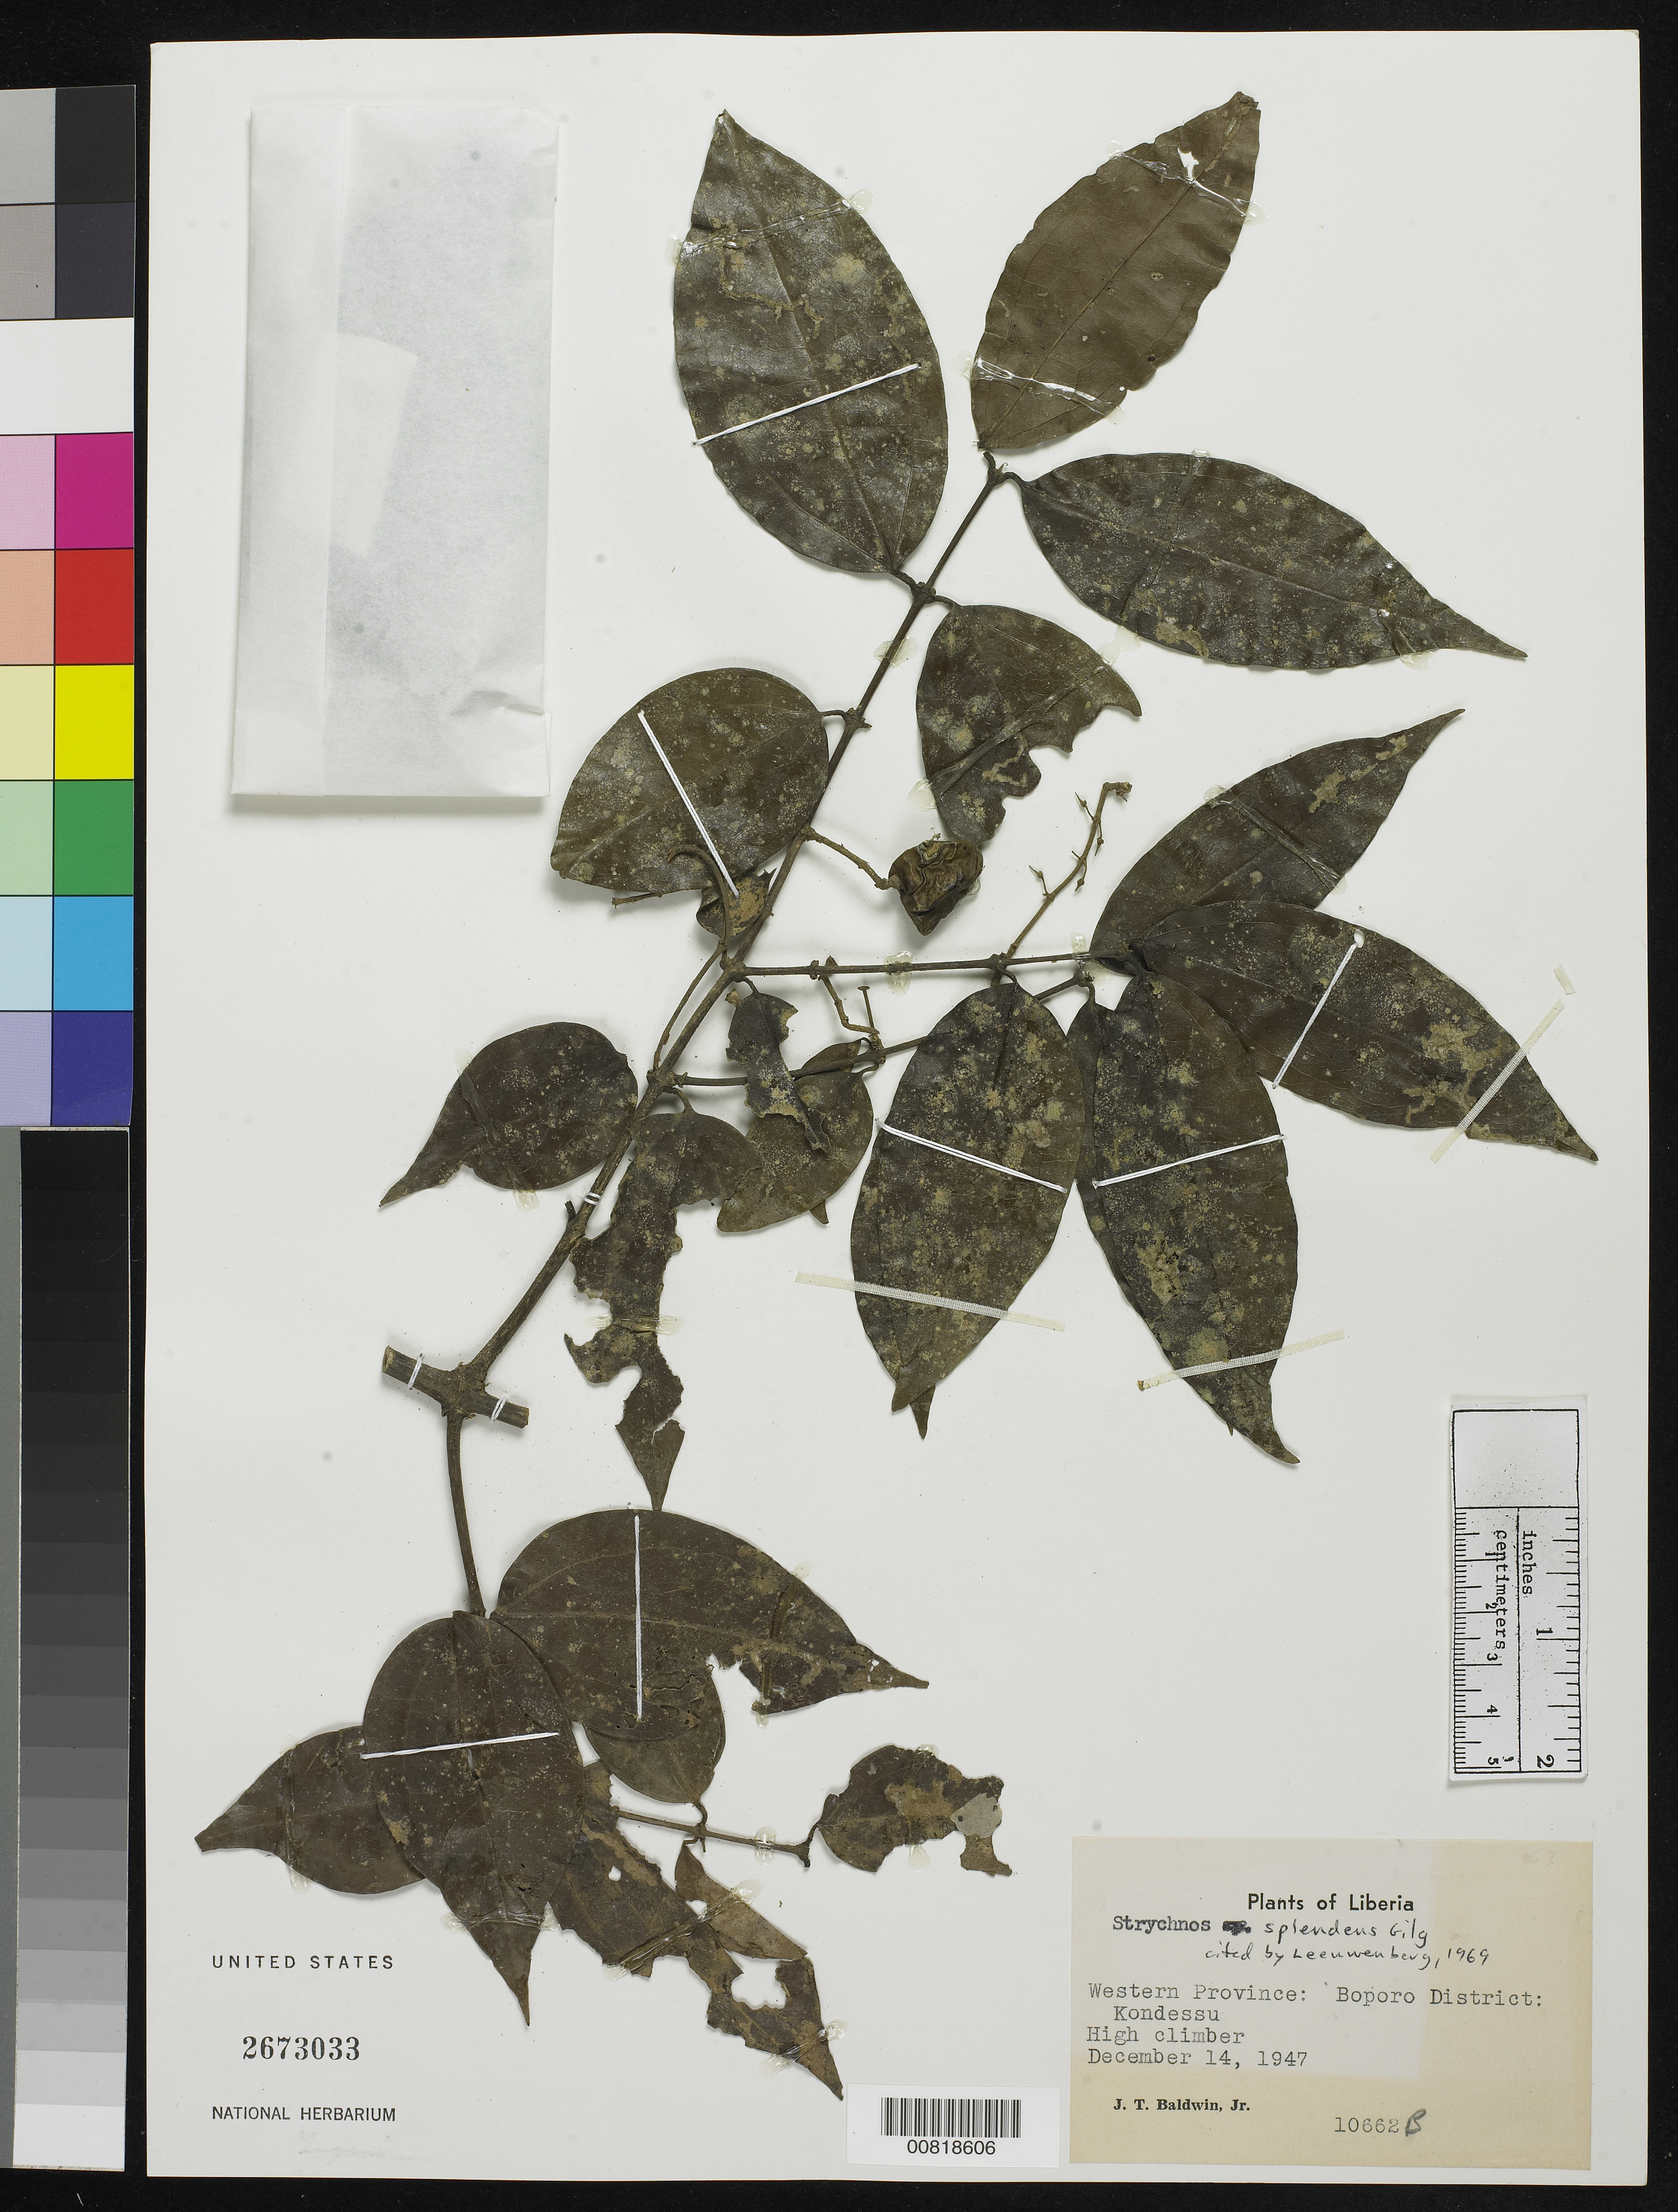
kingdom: Plantae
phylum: Tracheophyta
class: Magnoliopsida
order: Gentianales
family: Loganiaceae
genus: Strychnos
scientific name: Strychnos splendens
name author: Gilg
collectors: J. T. Baldwin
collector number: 10662B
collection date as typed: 14 Dec 1947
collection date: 1947-12-14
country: Liberia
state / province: Gbarpolu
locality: Western Province: Boporo District, Kondessu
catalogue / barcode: US 2673033